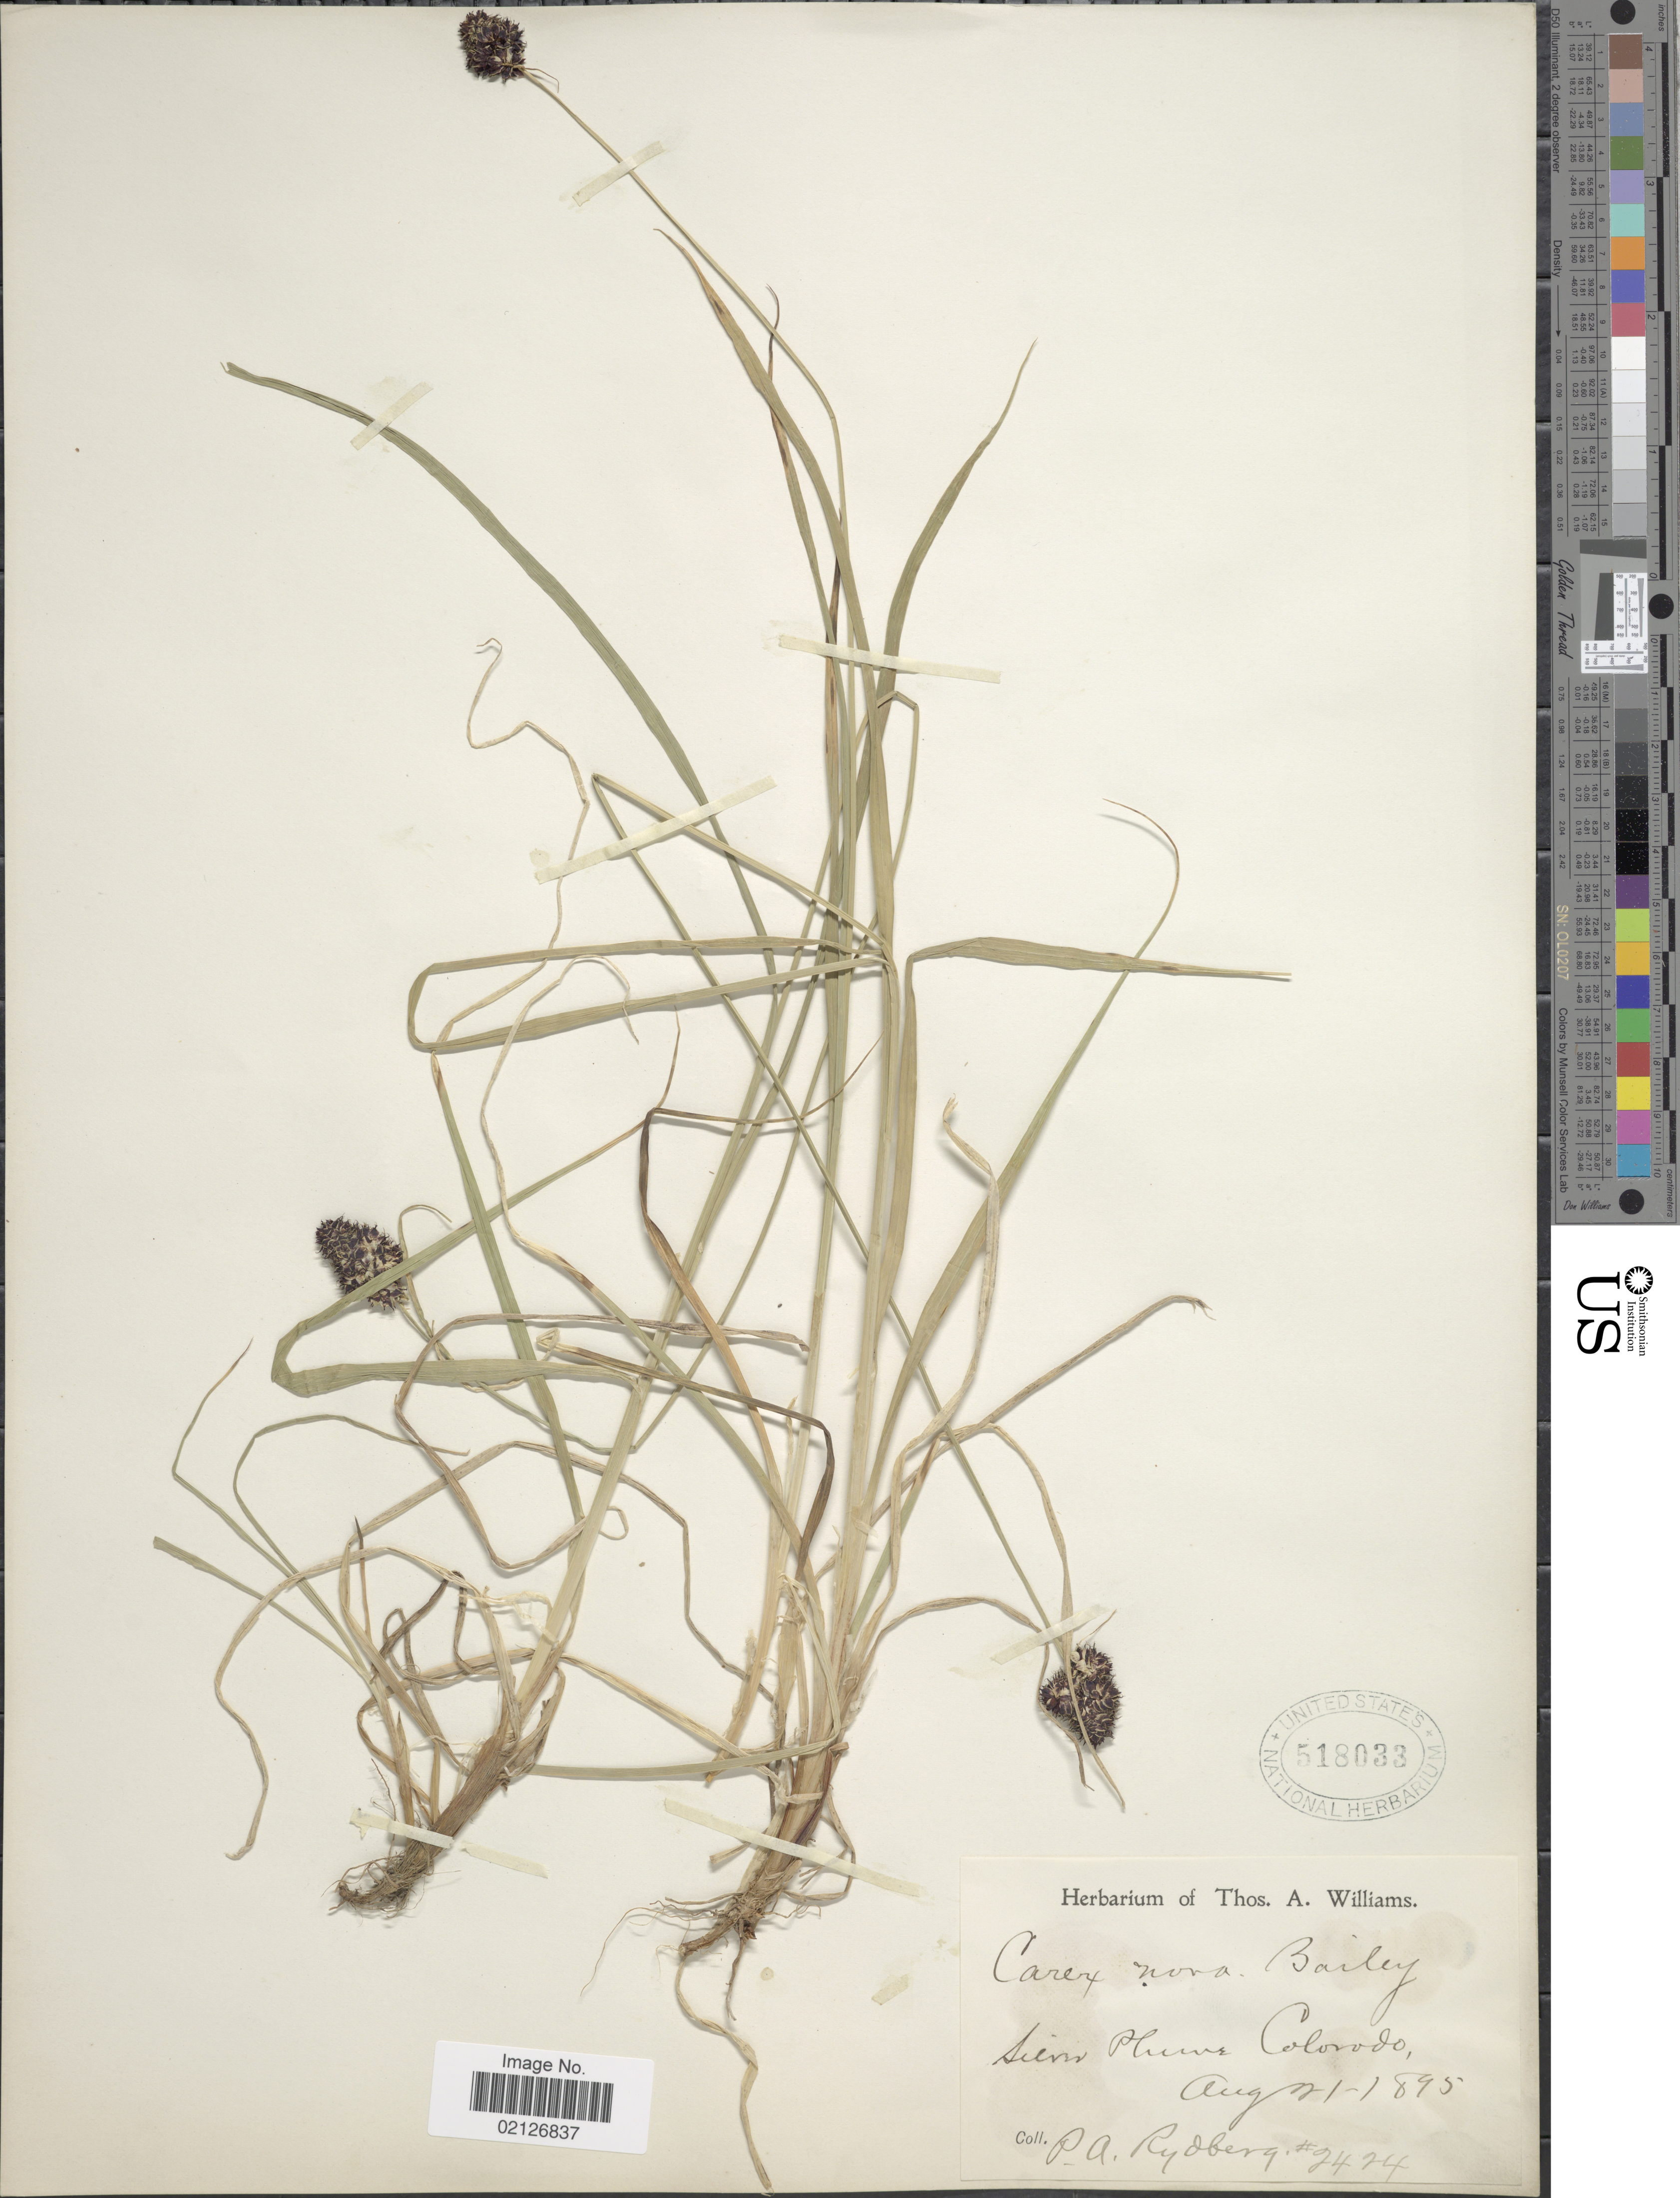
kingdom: Plantae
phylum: Tracheophyta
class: Liliopsida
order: Poales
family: Cyperaceae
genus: Carex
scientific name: Carex nova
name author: L.H. Bailey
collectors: P. A. Rydberg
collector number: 2424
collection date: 1895-08-01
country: United States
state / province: Colorado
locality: Silver Plume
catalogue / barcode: US 518033